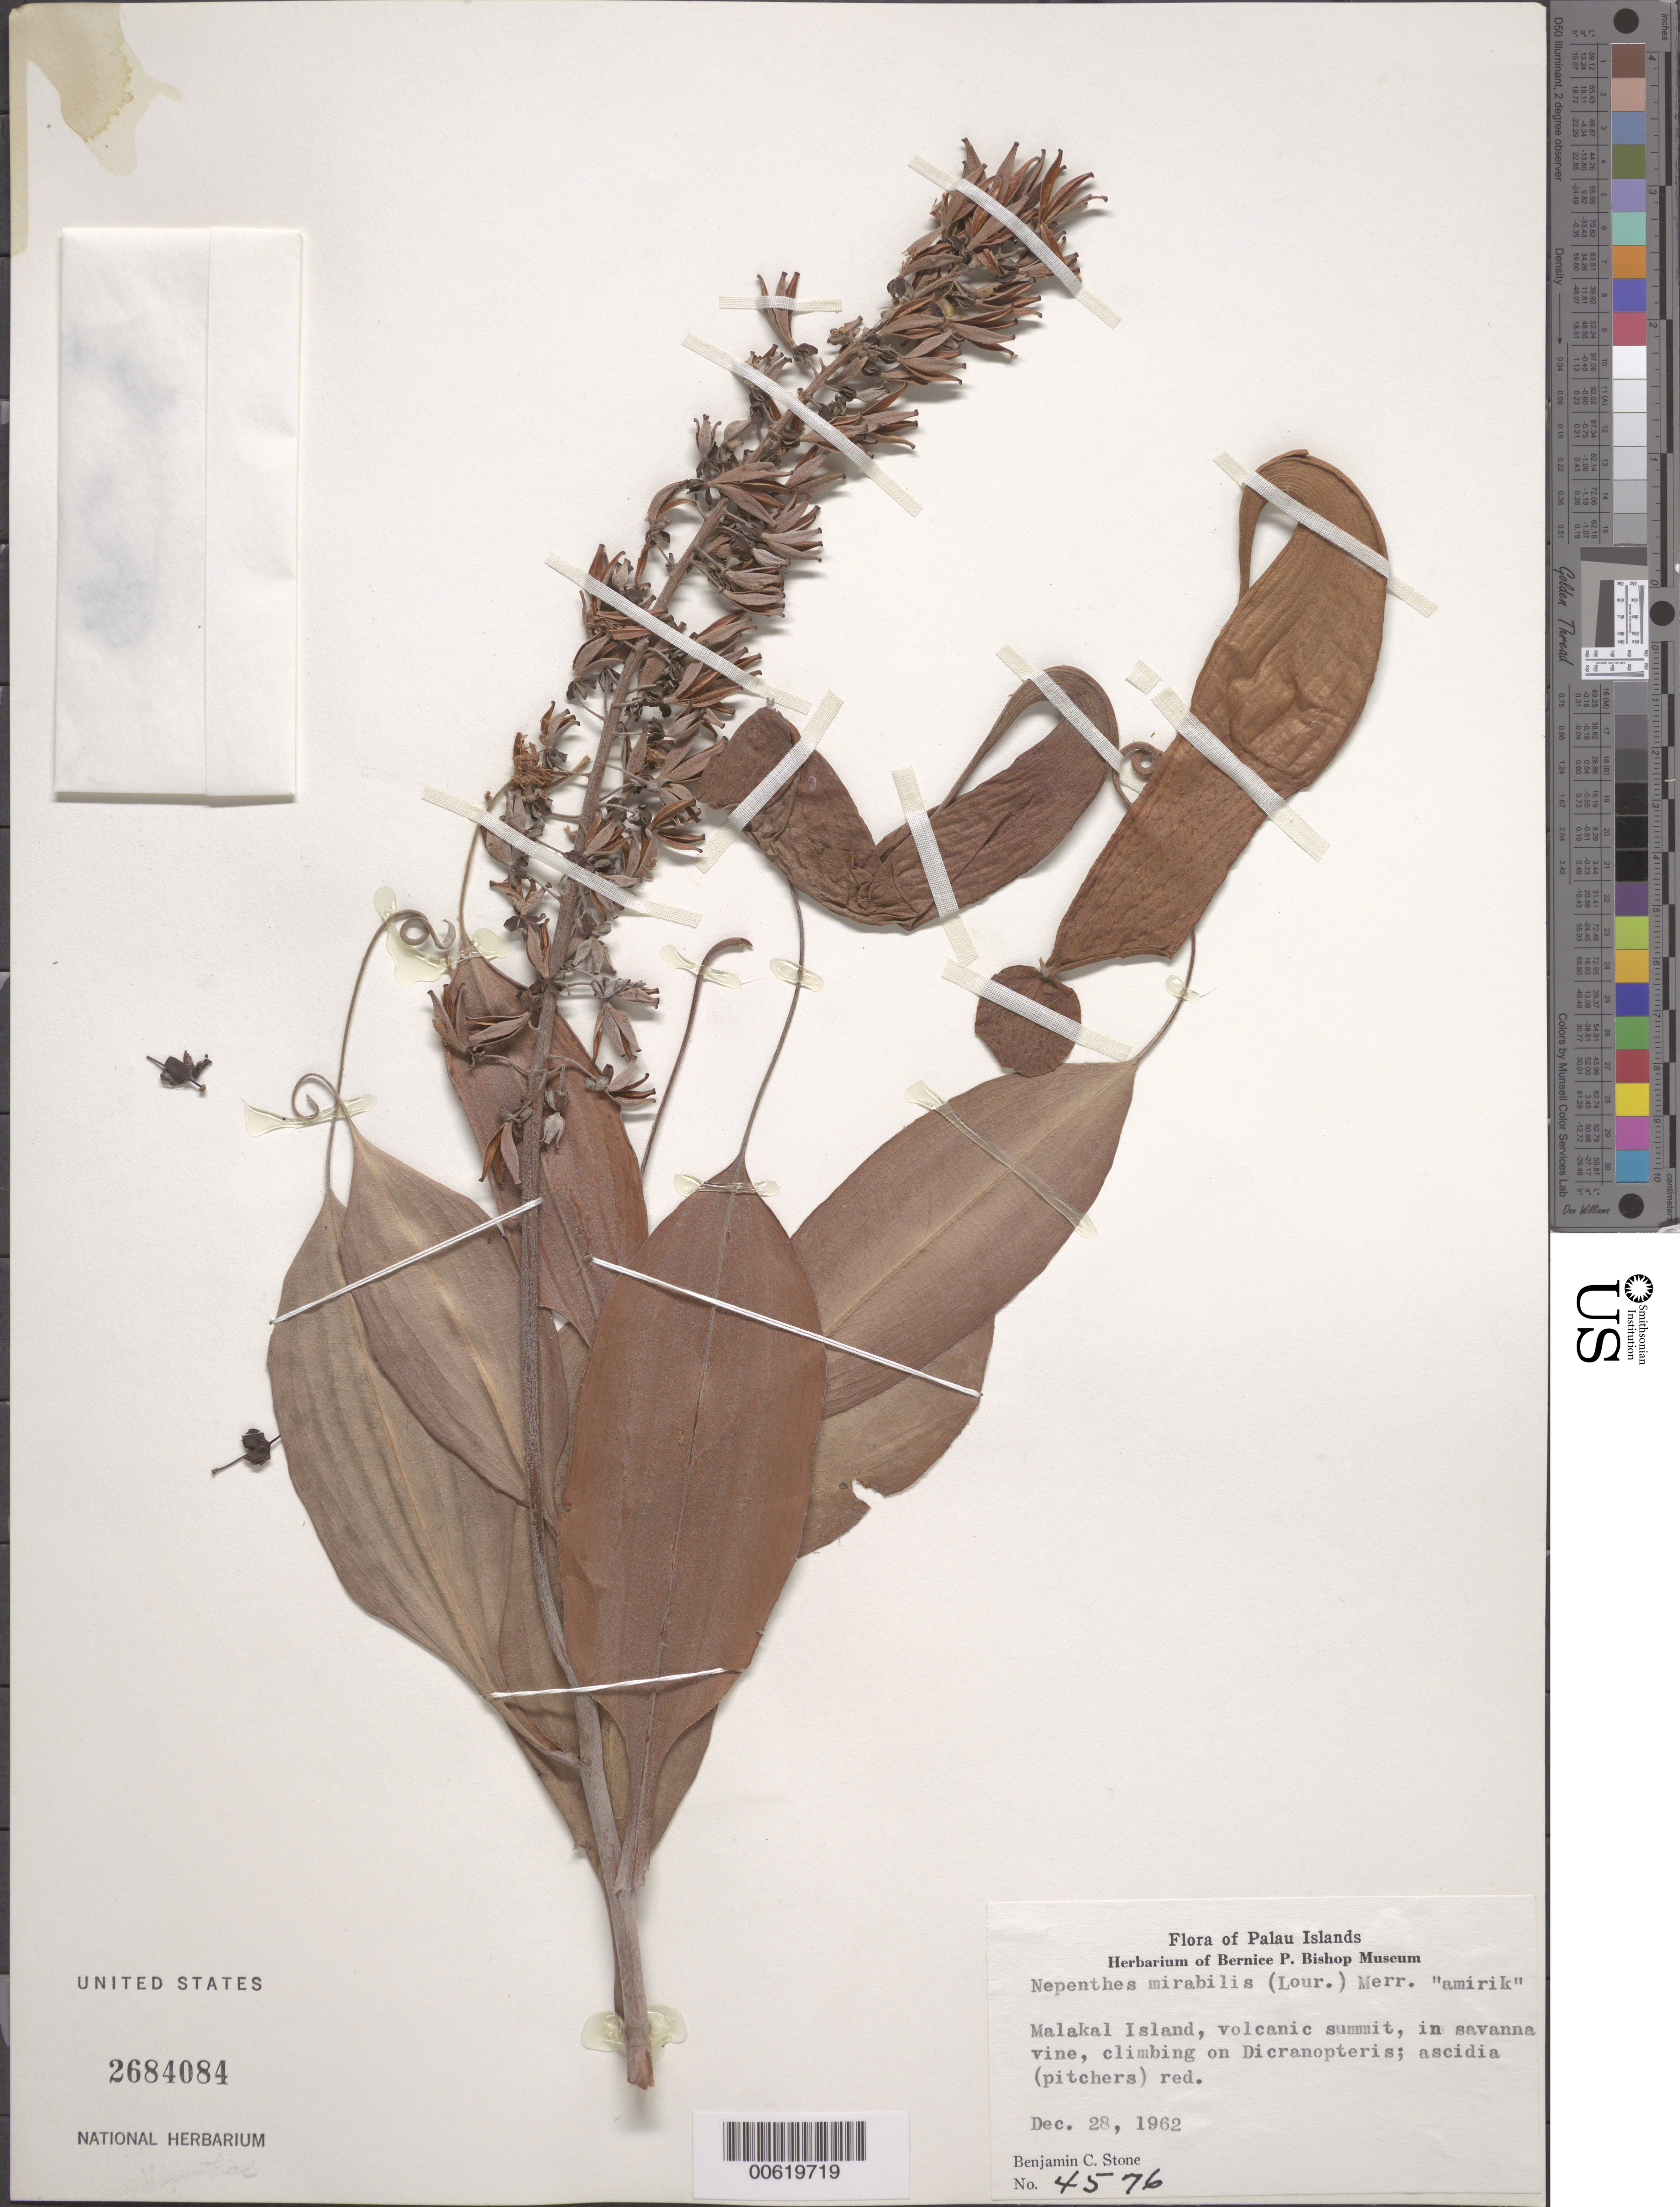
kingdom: Plantae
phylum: Tracheophyta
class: Magnoliopsida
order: Caryophyllales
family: Nepenthaceae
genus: Nepenthes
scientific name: Nepenthes mirabilis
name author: (Lour.) Druce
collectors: B. C. Stone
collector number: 4576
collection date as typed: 28 Dec 1962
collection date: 1962-12-28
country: Palau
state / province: Koror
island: Ngemelachel (Malakal)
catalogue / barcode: US 2684084